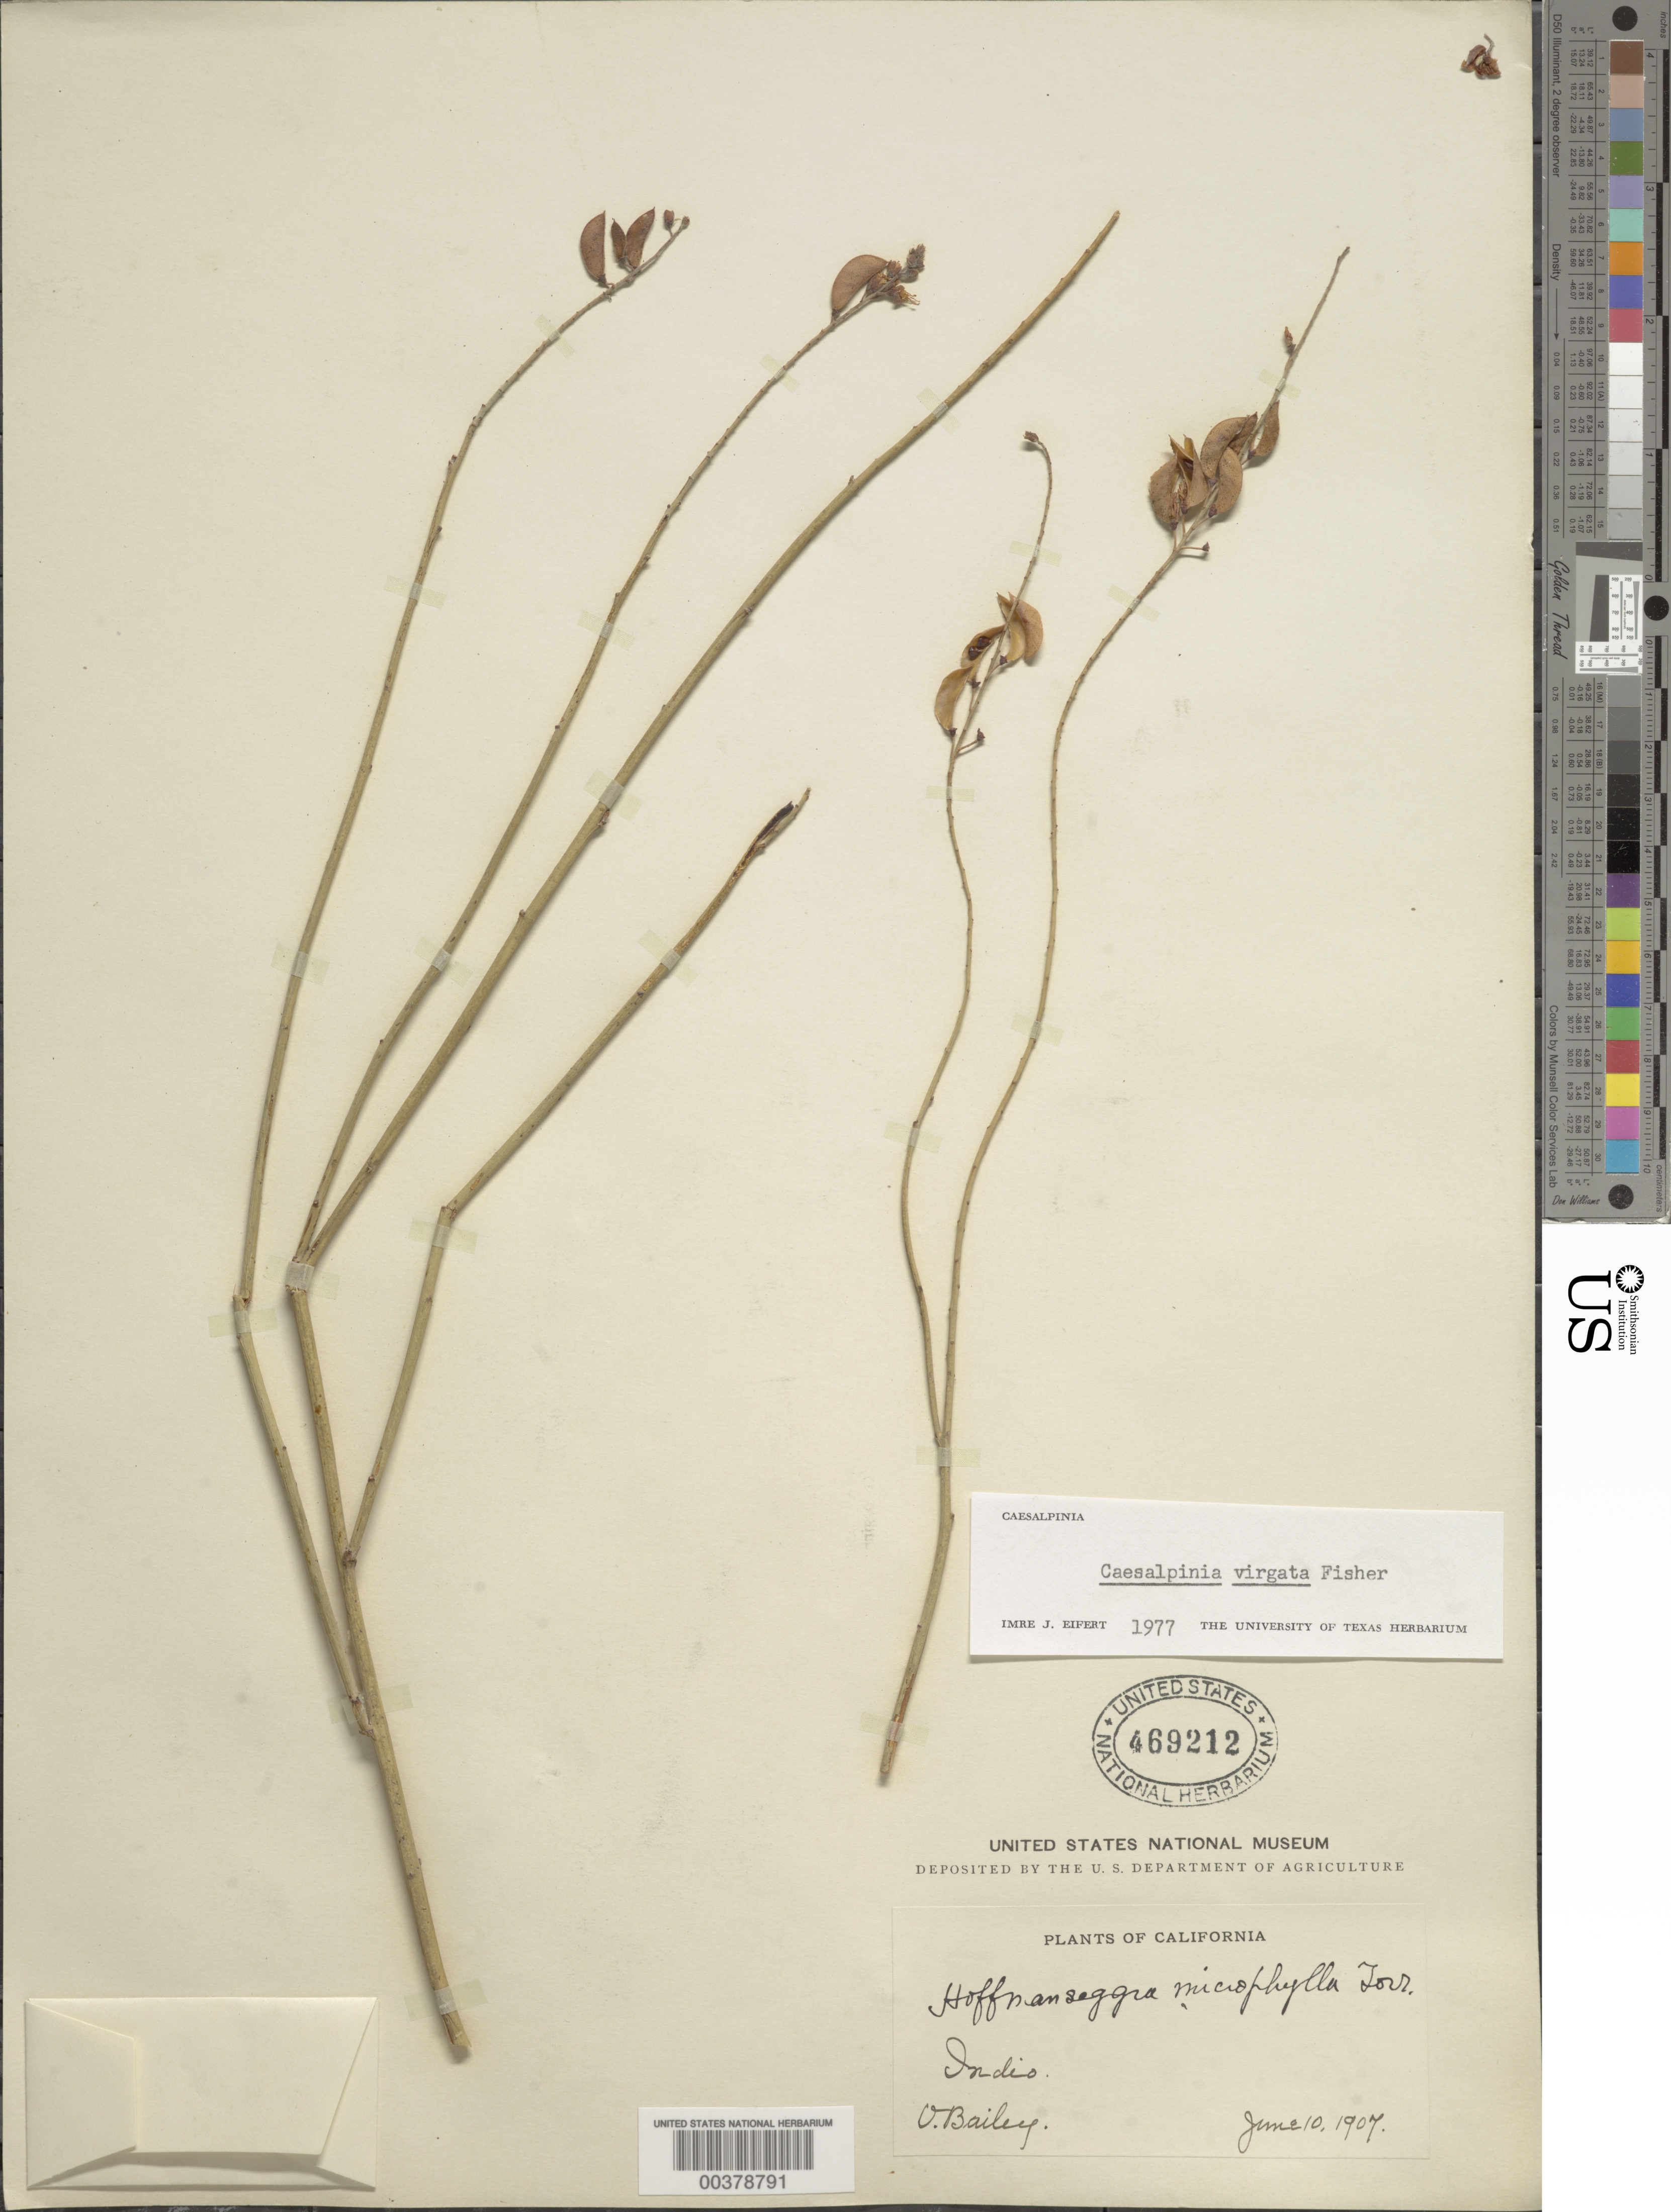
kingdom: Plantae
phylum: Tracheophyta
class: Magnoliopsida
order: Fabales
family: Fabaceae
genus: Hoffmannseggia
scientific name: Hoffmannseggia microphylla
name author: Torr.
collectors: O. Bailey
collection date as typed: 10 Jun 1907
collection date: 1907-06-10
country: United States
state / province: California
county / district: Riverside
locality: Indio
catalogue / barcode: US 469212